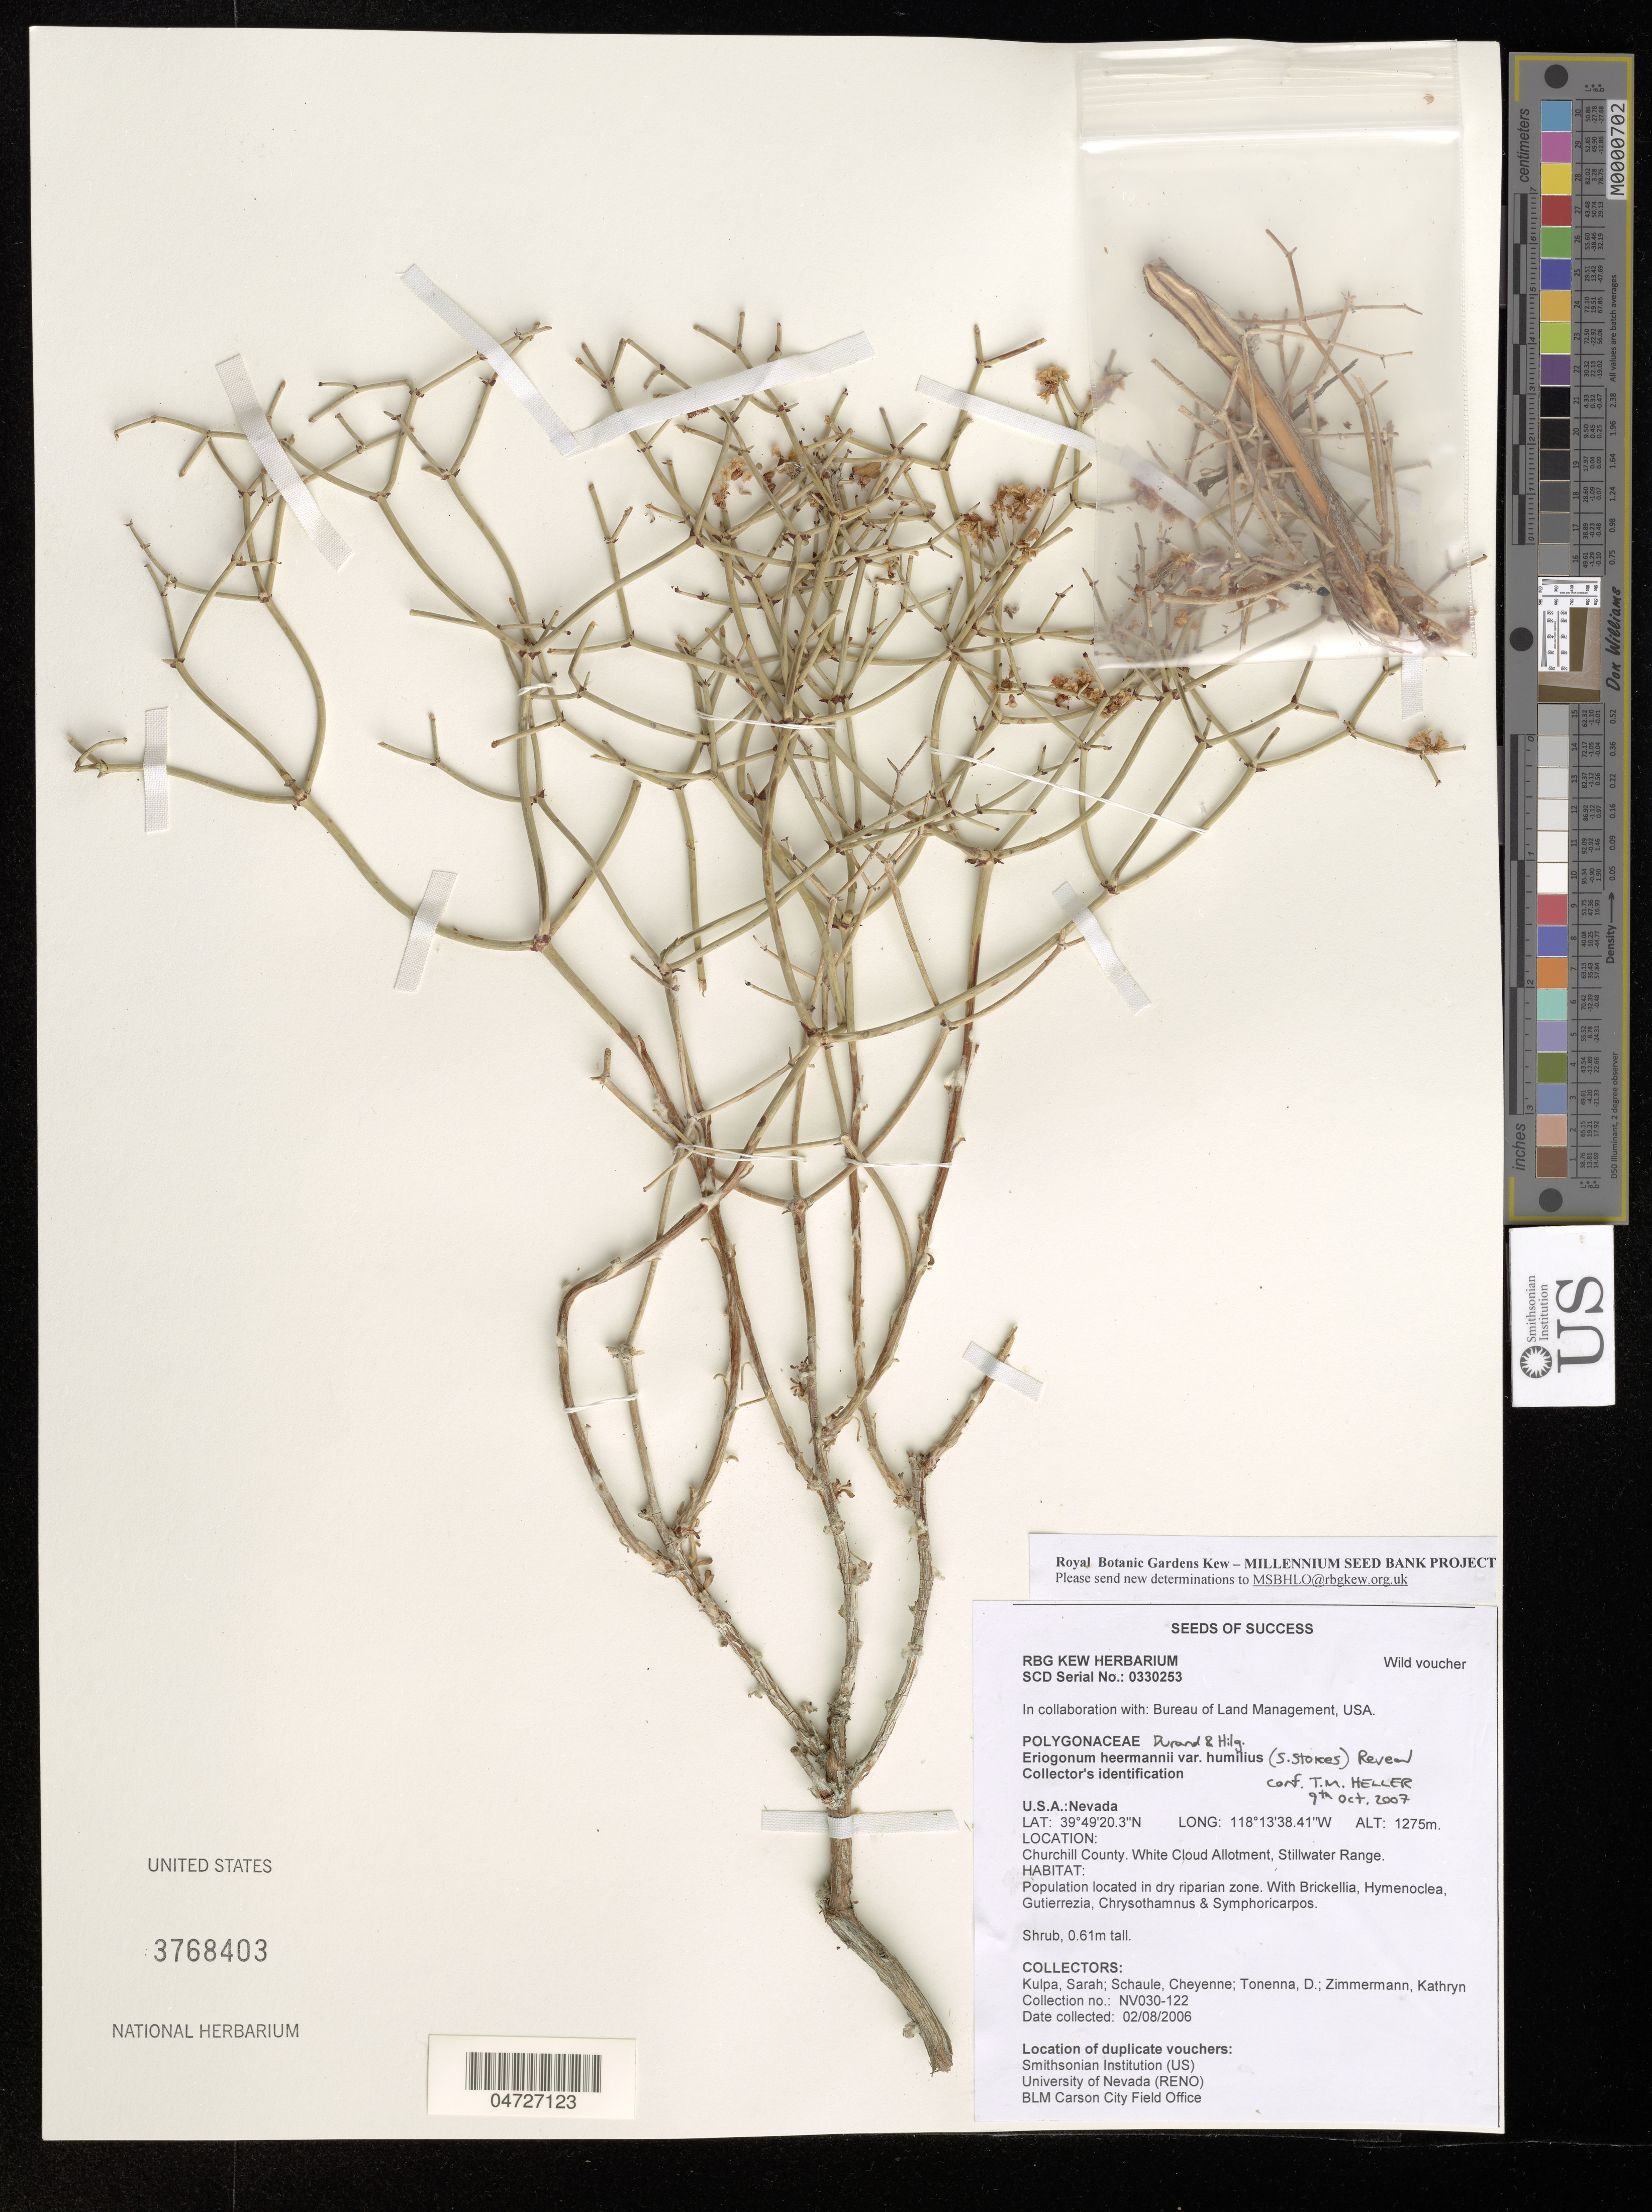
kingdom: Plantae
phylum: Tracheophyta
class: Magnoliopsida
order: Caryophyllales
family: Polygonaceae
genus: Eriogonum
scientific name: Eriogonum heermannii var. humilius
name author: (S. Stokes) Reveal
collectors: S. Kulpa, C. Schaule, D. Tonenna & K. Zimmermann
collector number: NV030-122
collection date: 2006-08-02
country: United States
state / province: Nevada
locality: Churchill County. White Cloud Allotment, Stillwater Range.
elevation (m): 1275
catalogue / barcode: US 3768403